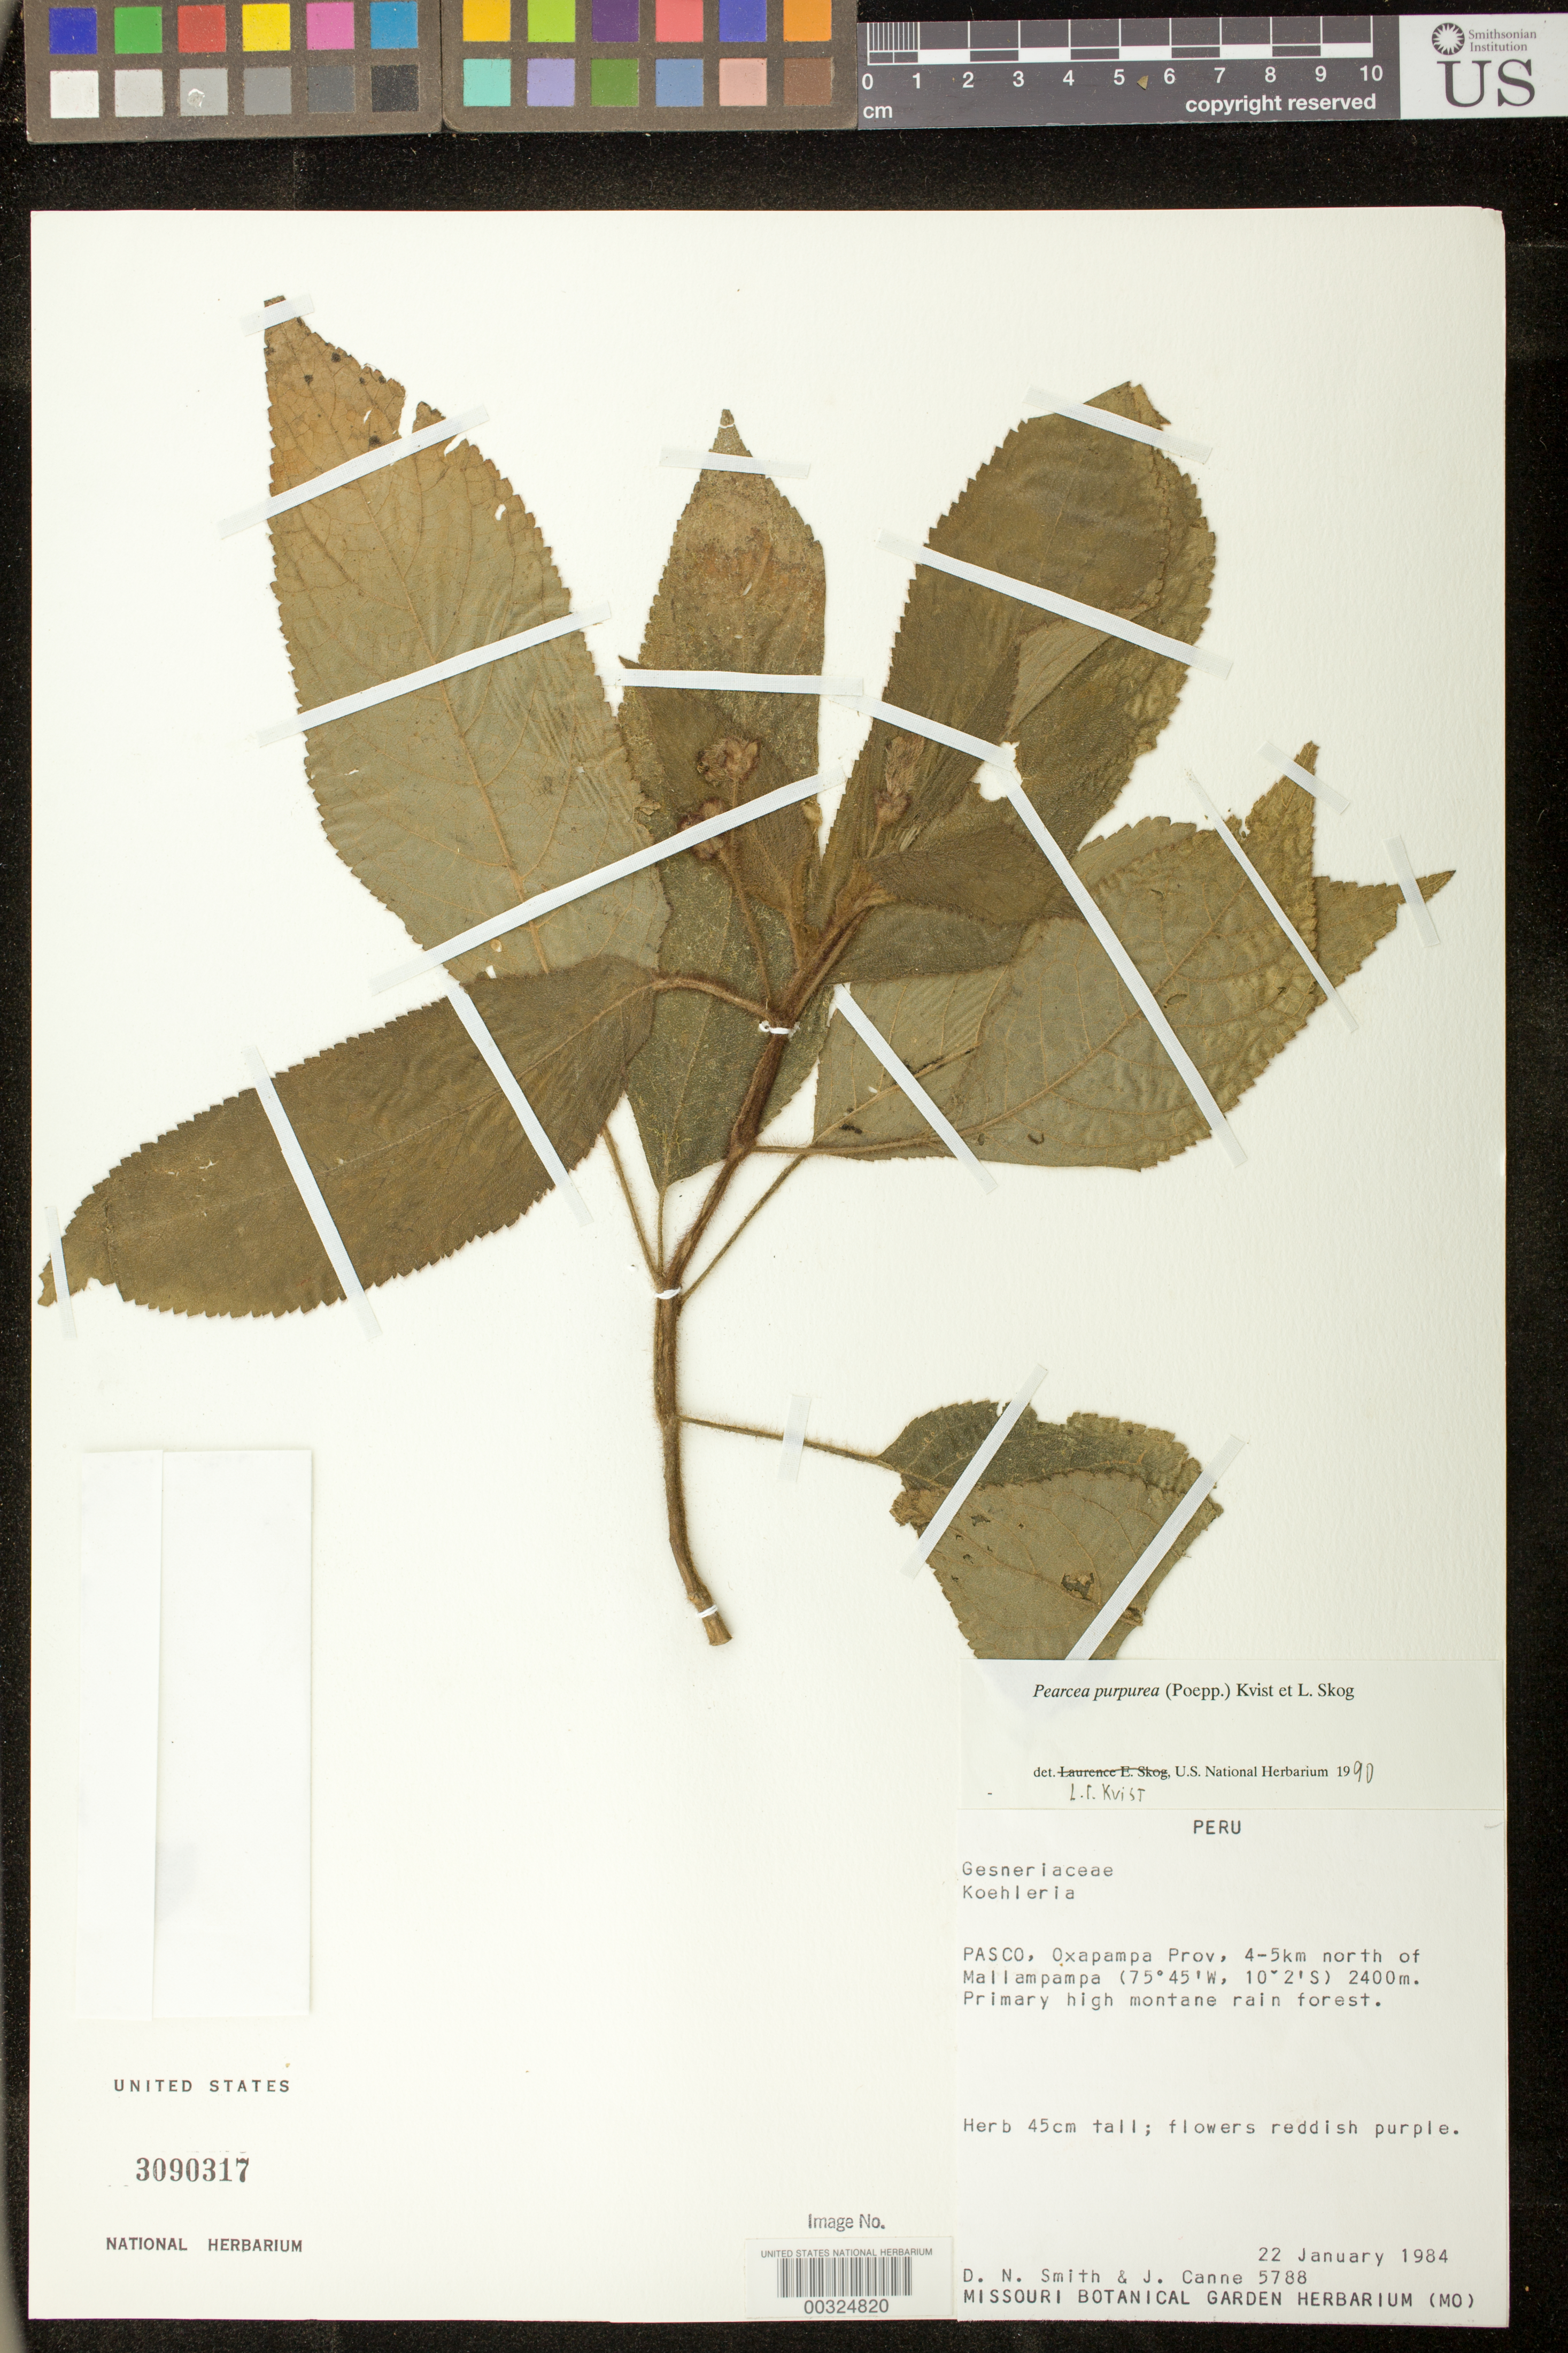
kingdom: Plantae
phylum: Tracheophyta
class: Magnoliopsida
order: Lamiales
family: Gesneriaceae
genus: Pearcea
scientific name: Pearcea purpurea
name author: (Poepp.) L.P. Kvist & L.E. Skog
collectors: D. Smith & J. M. Canne-Hilliker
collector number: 5788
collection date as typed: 22 Jan 1984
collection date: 1984-01-22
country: Peru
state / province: Pasco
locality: Prov. Oxapampa; 4-5 km N of Mallampampa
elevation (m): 2400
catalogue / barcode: US 3090317